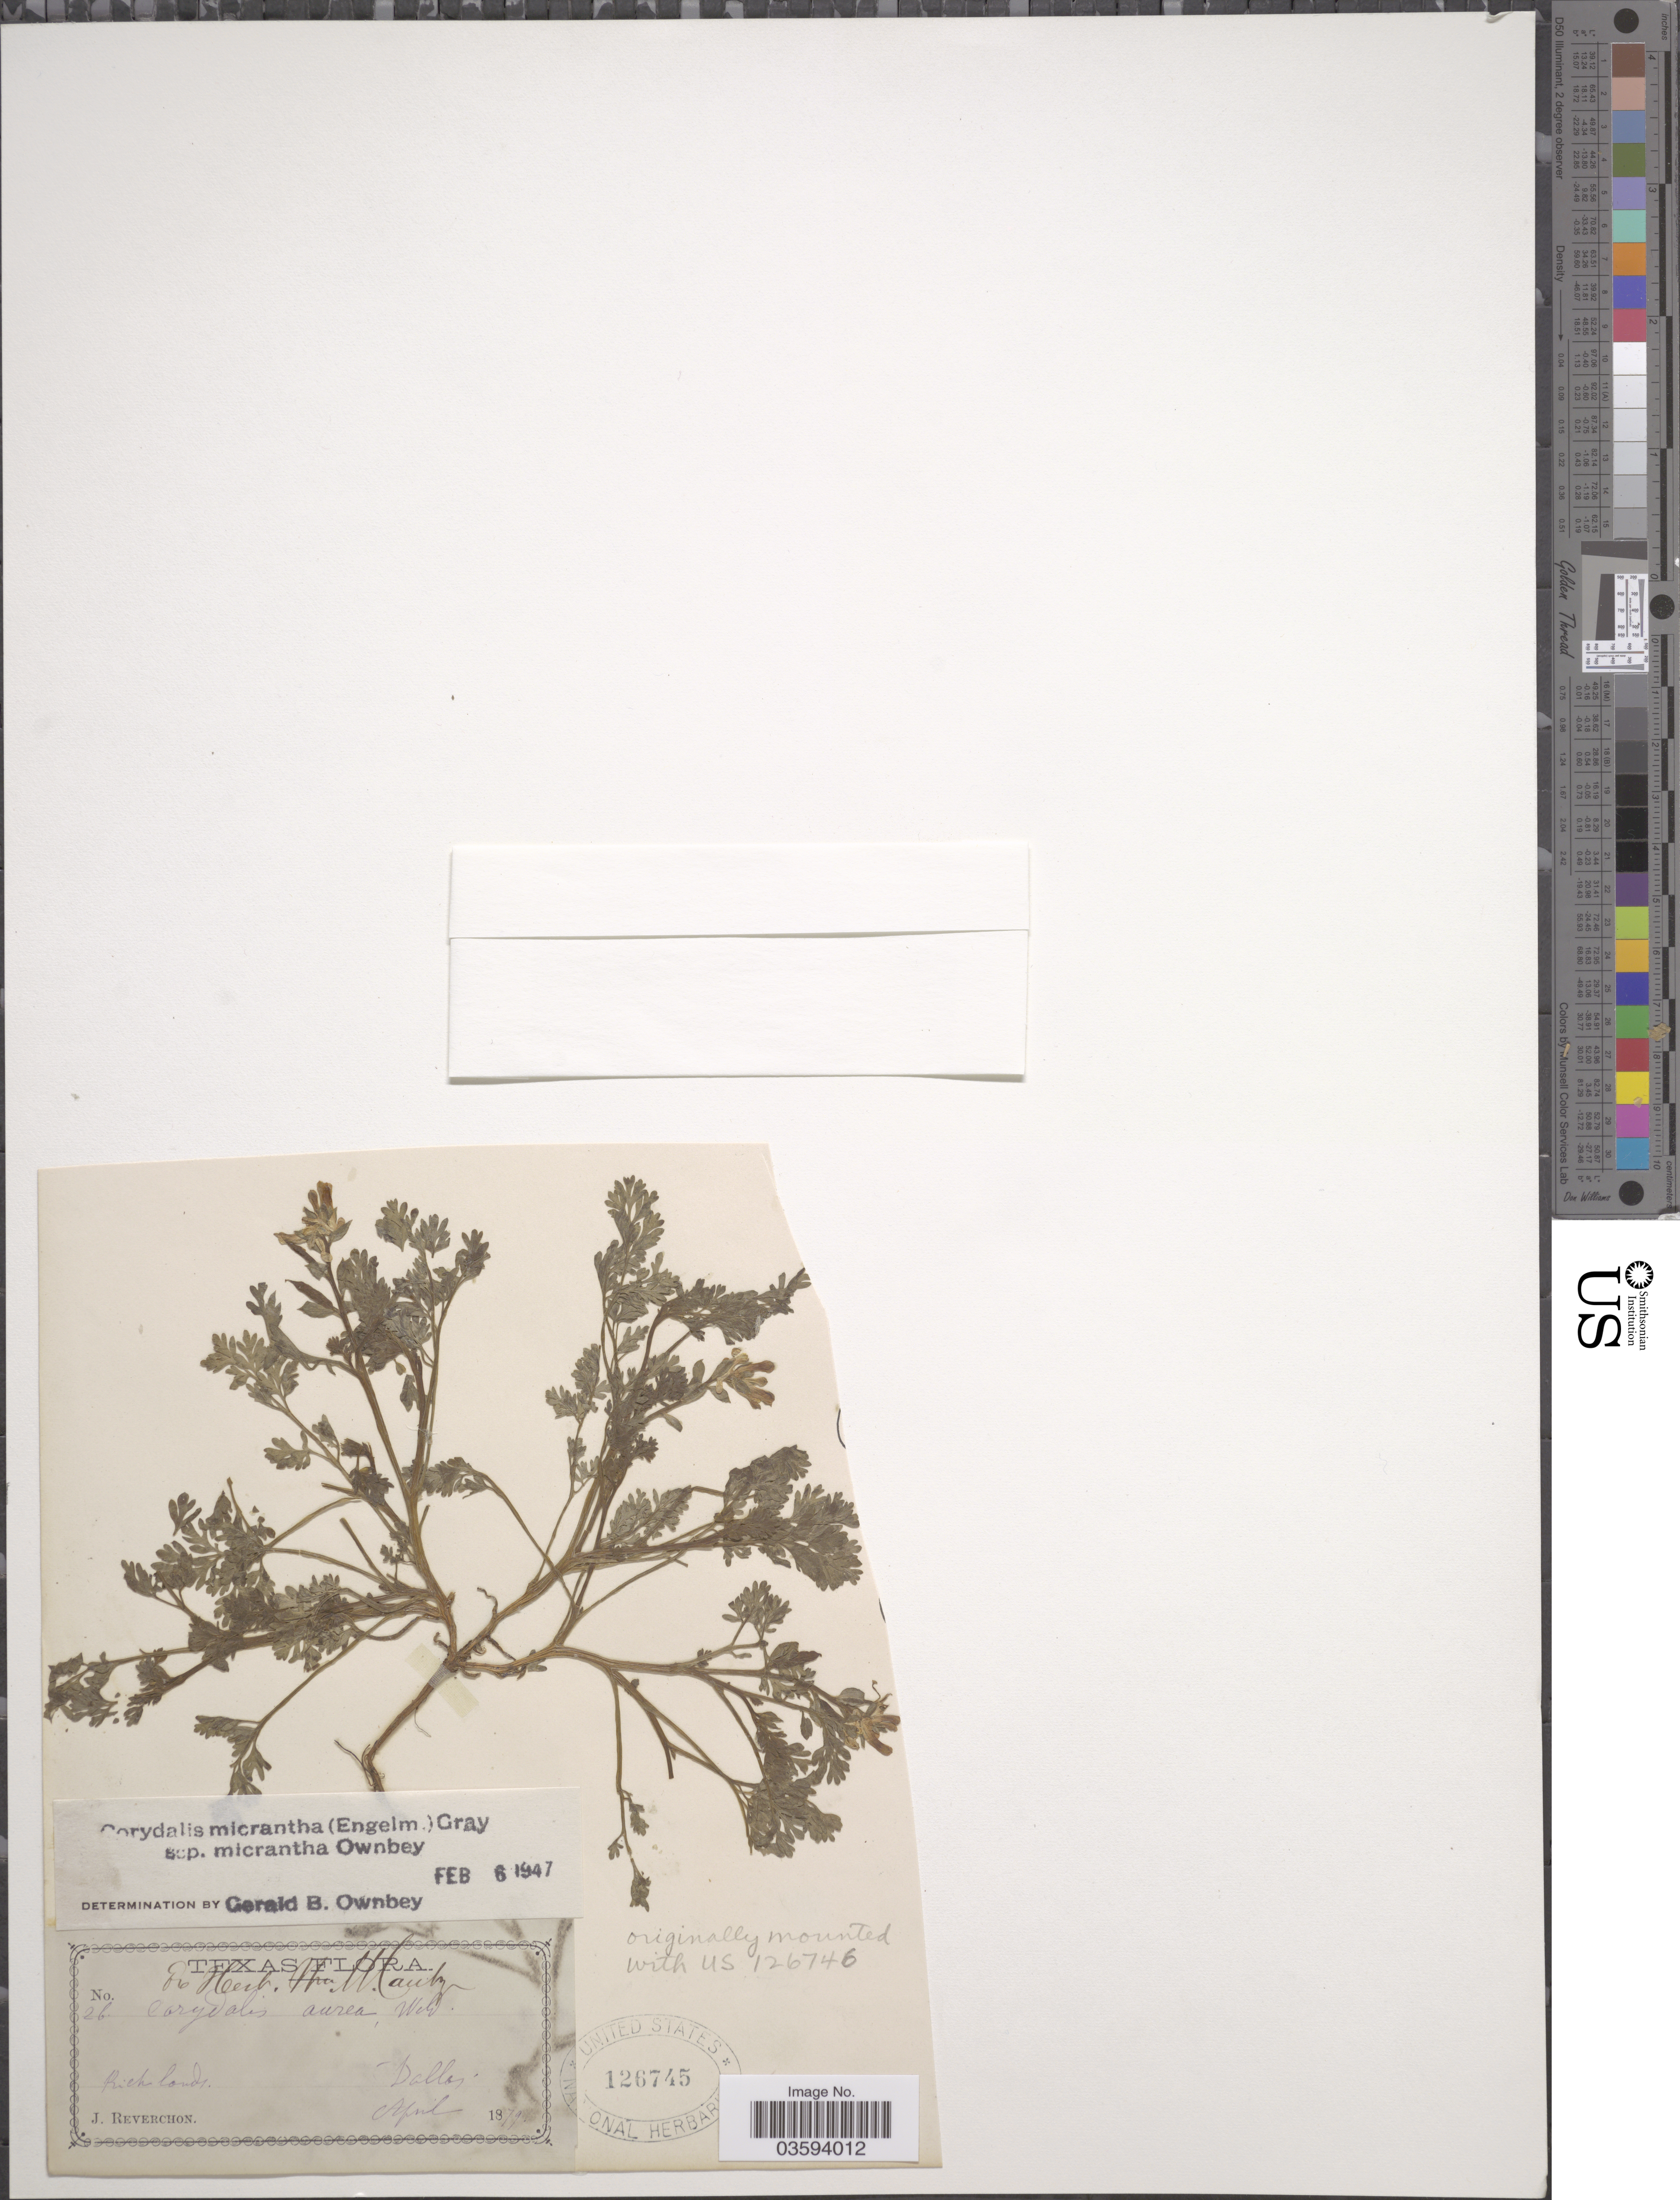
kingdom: Plantae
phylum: Tracheophyta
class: Magnoliopsida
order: Ranunculales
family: Papaveraceae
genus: Corydalis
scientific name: Corydalis aurea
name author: Willd.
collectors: J. Reverchon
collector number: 26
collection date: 1879-04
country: United States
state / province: Texas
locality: Rich lands, Dallas.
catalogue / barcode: US 126745